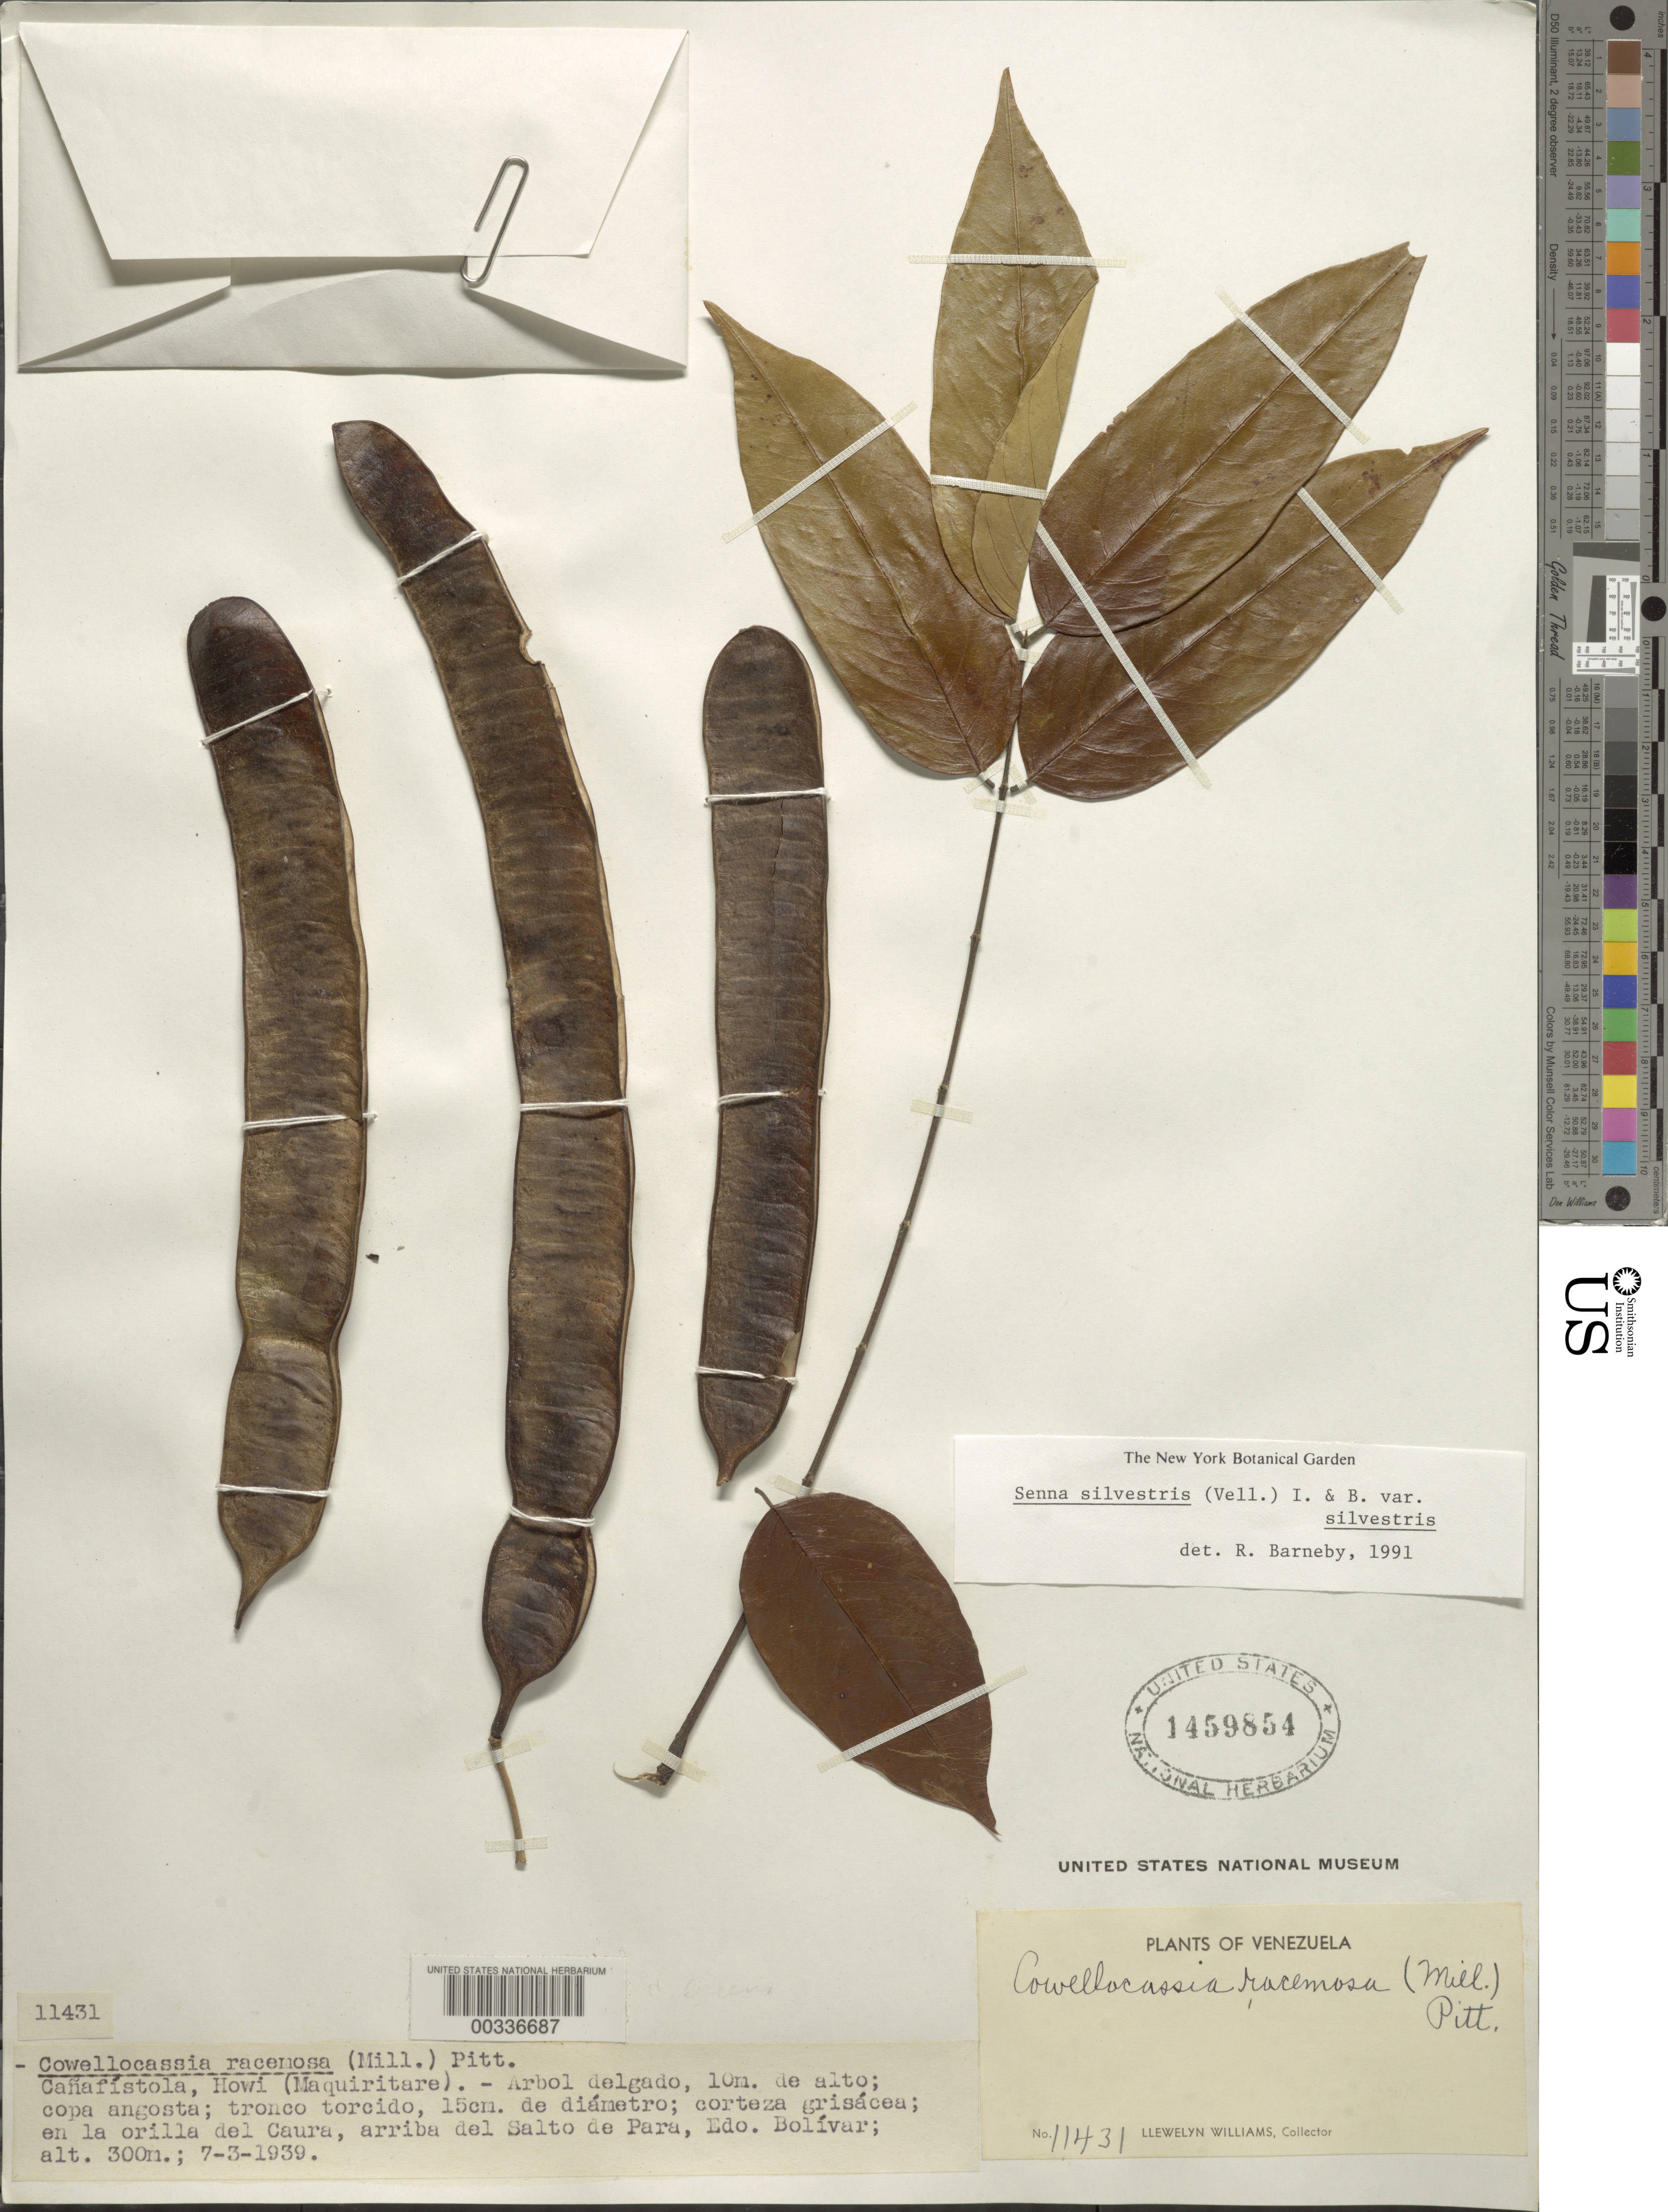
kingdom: Plantae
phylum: Tracheophyta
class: Magnoliopsida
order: Fabales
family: Fabaceae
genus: Senna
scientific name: Senna silvestris var. silvestris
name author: (Vell.) H.S. Irwin & Barneby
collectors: Ll. Williams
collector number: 11431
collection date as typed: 07 Mar 1939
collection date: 1939-03-07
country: Venezuela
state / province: Bolivar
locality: Edge of the caura, above the salto de para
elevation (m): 300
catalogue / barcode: US 1459854